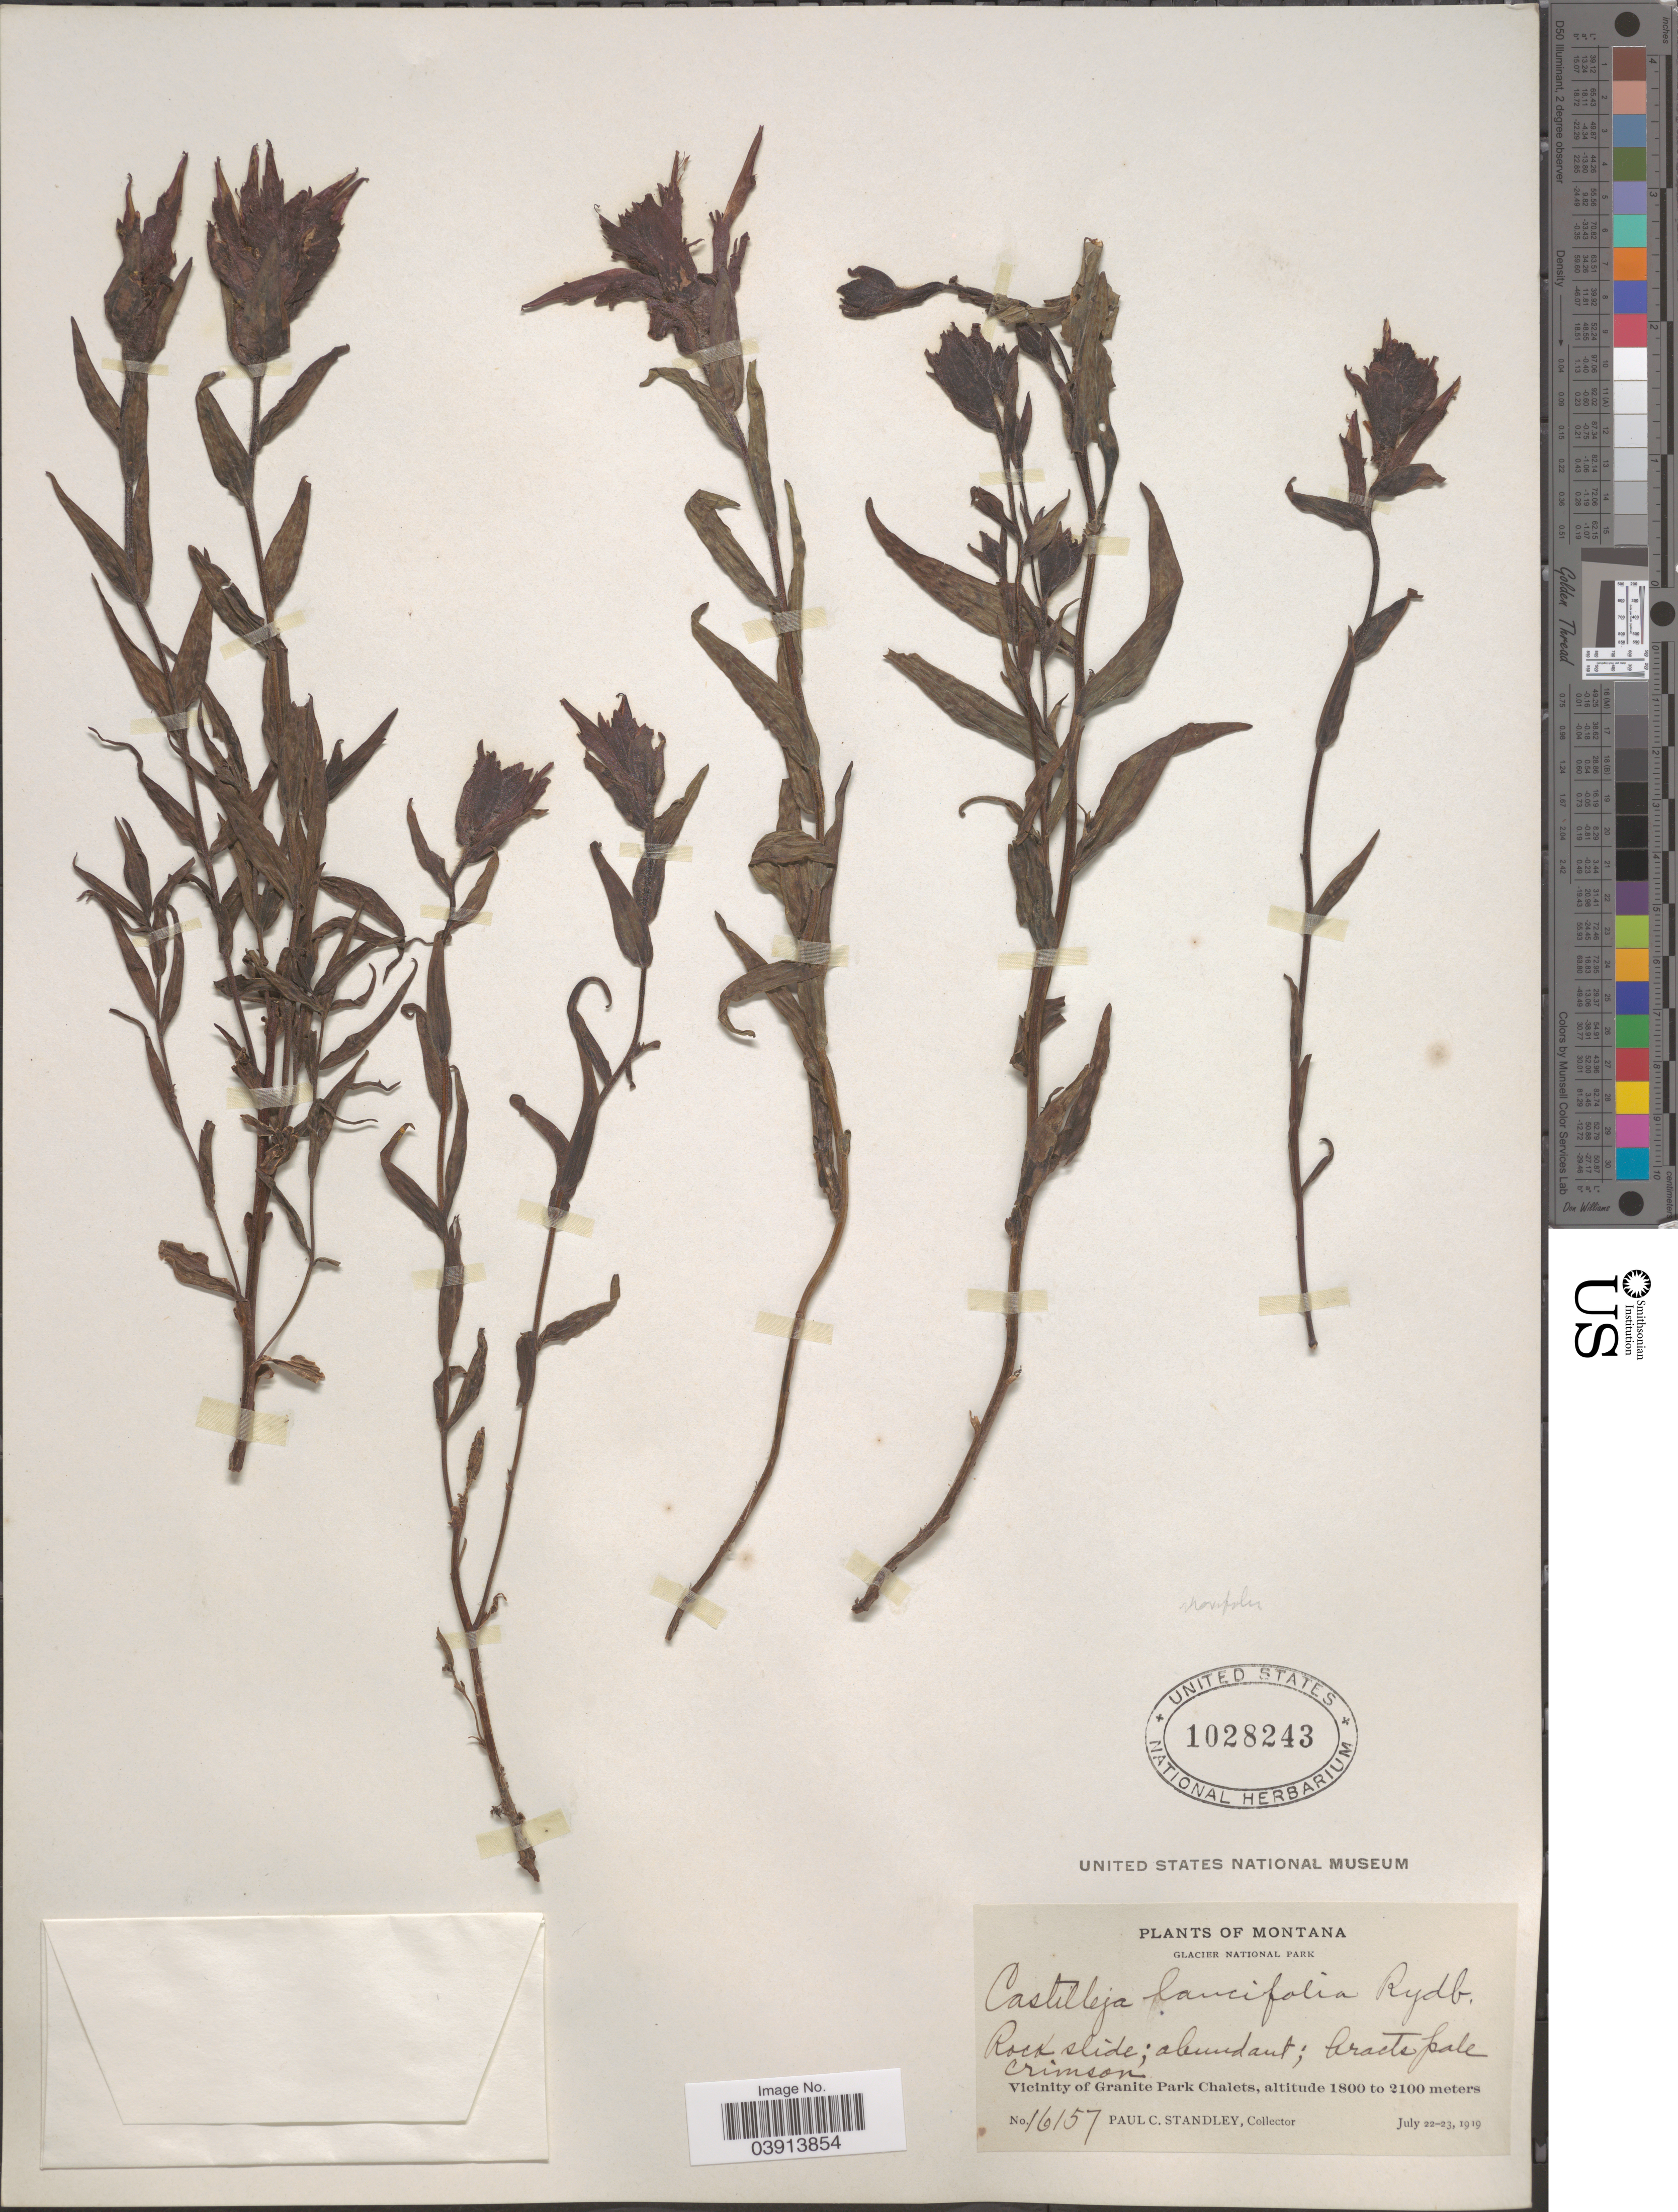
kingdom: Plantae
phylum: Tracheophyta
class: Magnoliopsida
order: Lamiales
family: Orobanchaceae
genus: Castilleja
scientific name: Castilleja rhexiifolia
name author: Rydb.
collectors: P. C. Standley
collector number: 16157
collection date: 1919-07-22/1919-07-23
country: United States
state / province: Montana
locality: Glacier National Park. Rock slide. Vicinity of Granite Park Chalets.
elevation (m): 1800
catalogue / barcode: US 1028243